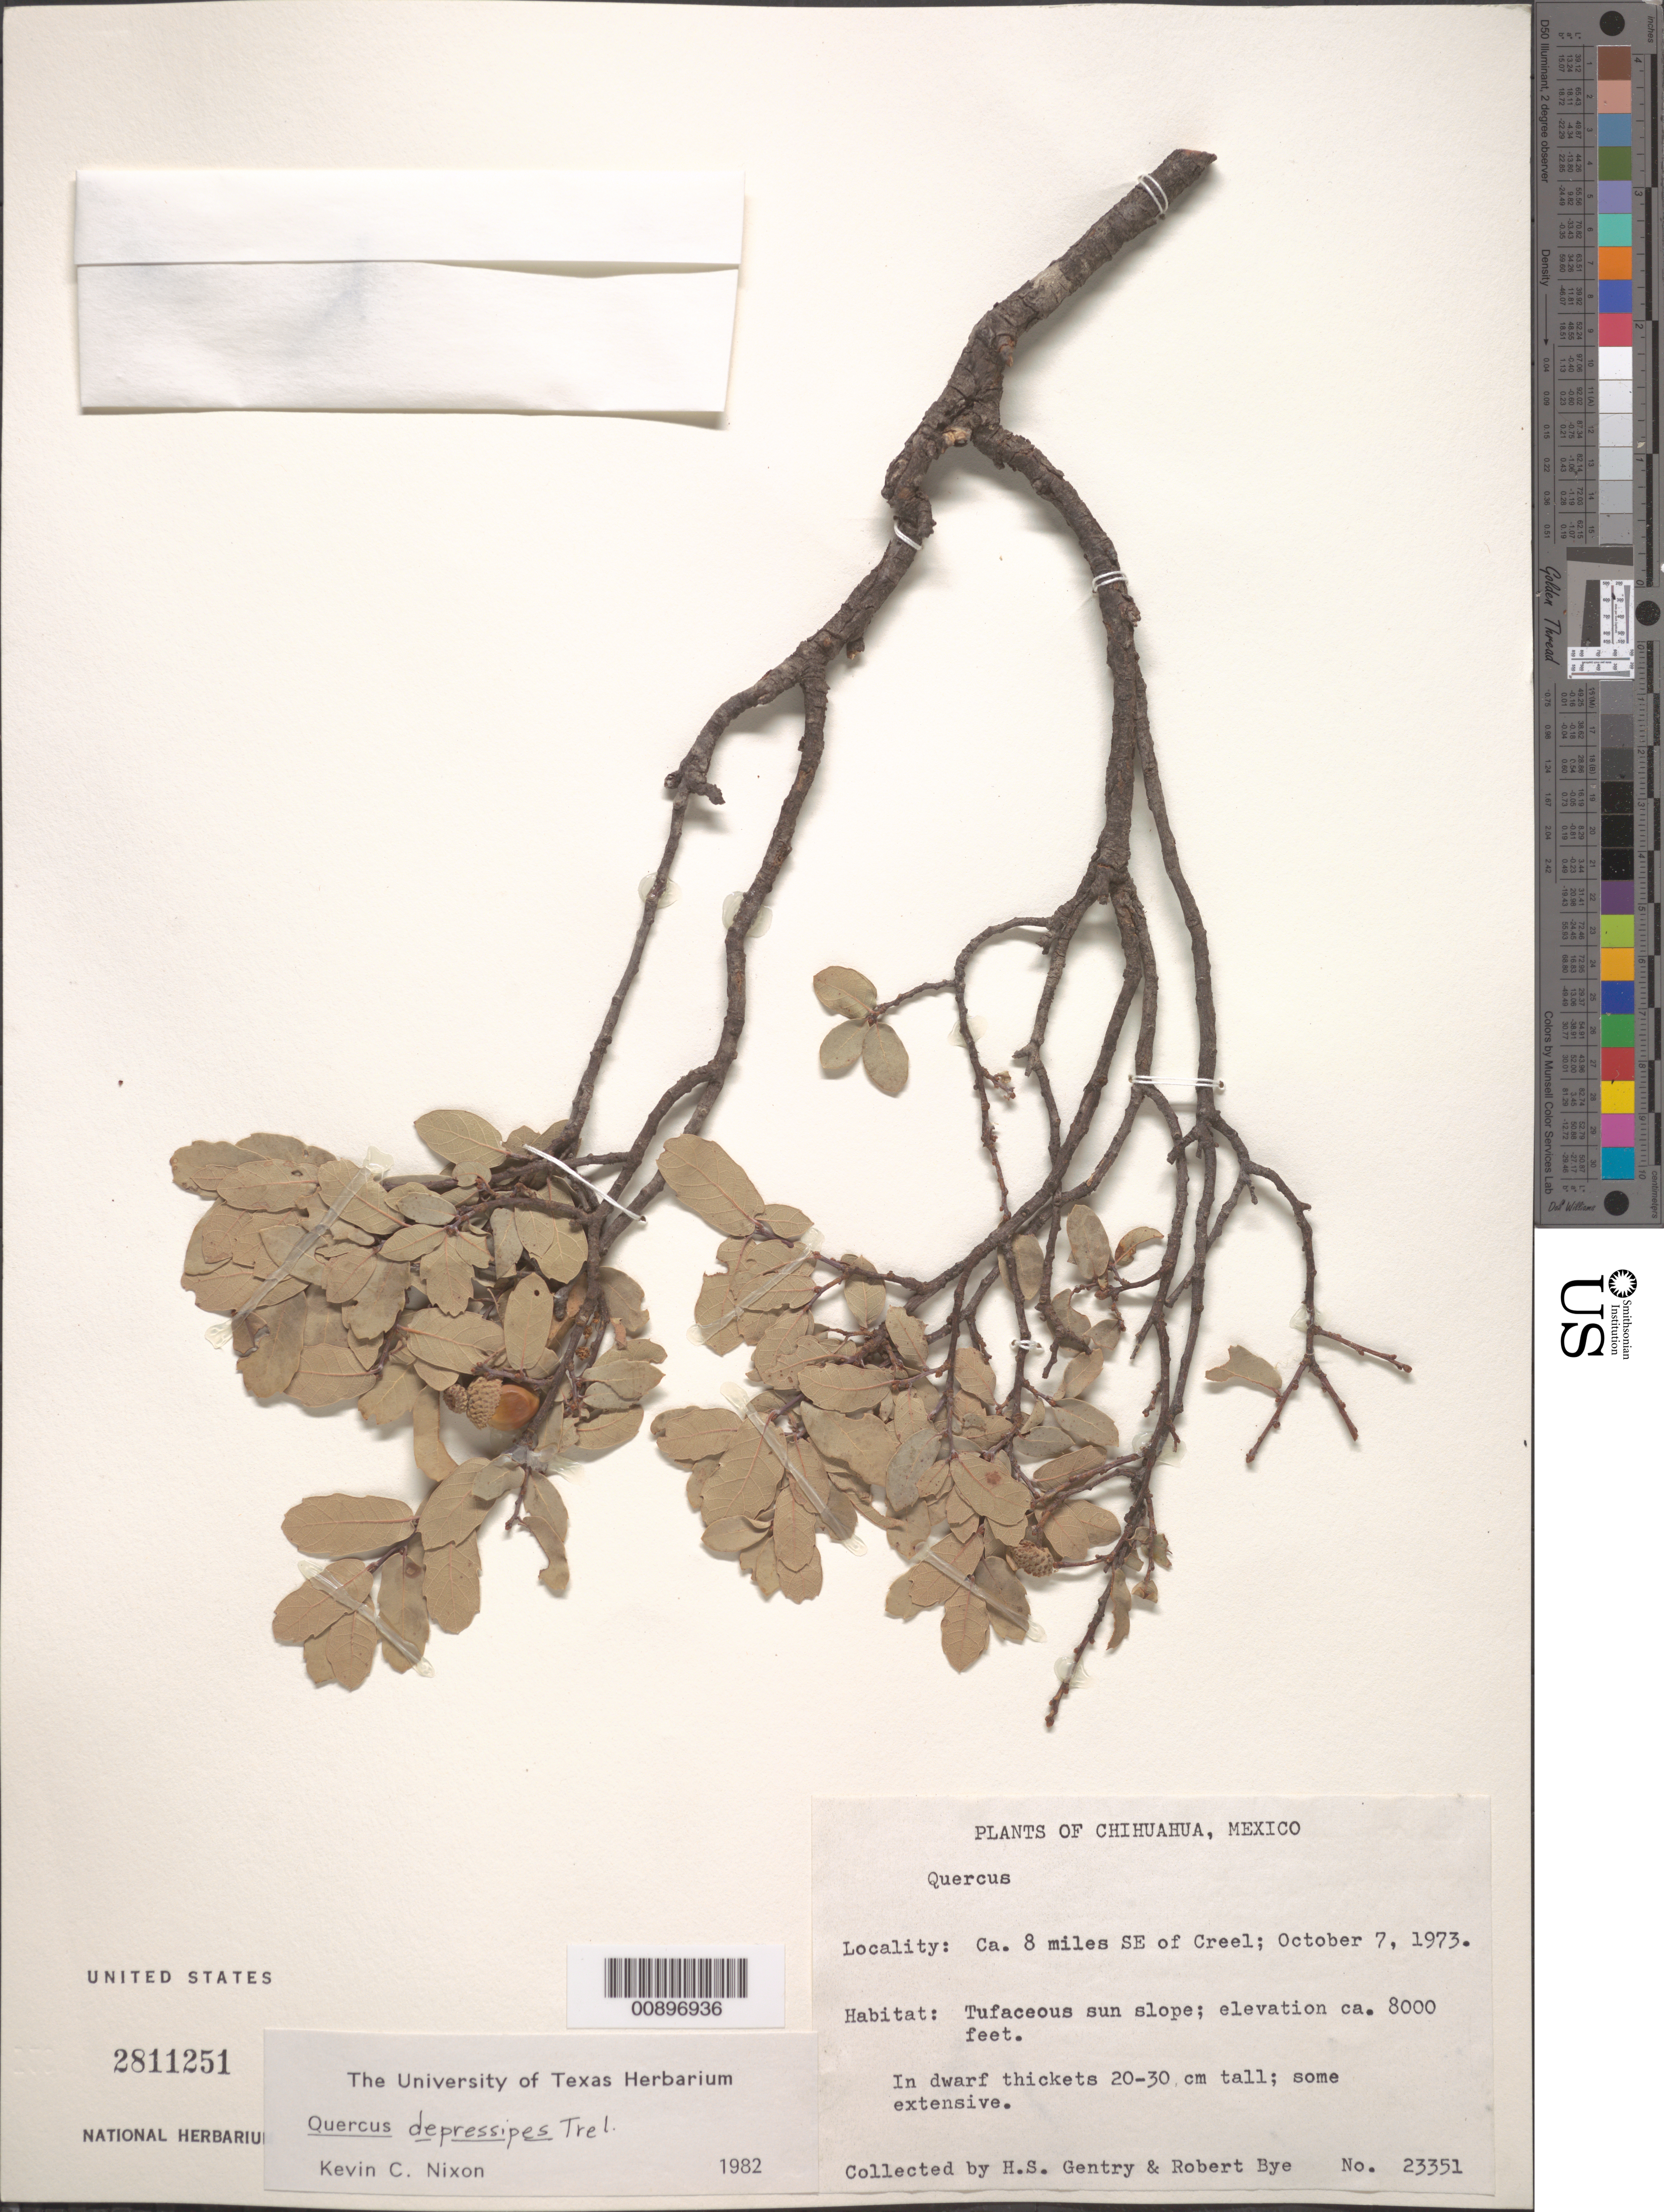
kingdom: Plantae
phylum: Tracheophyta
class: Magnoliopsida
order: Fagales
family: Fagaceae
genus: Quercus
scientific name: Quercus depressipes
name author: Trel.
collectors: H. S. Gentry & R. A. Bye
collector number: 23351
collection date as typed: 07 Oct 1973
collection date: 1973-10-07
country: Mexico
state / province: Chihuahua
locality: Ca. 8 miles SE of Creel.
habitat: Tufaceous sun slope.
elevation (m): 2438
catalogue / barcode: US 2811251